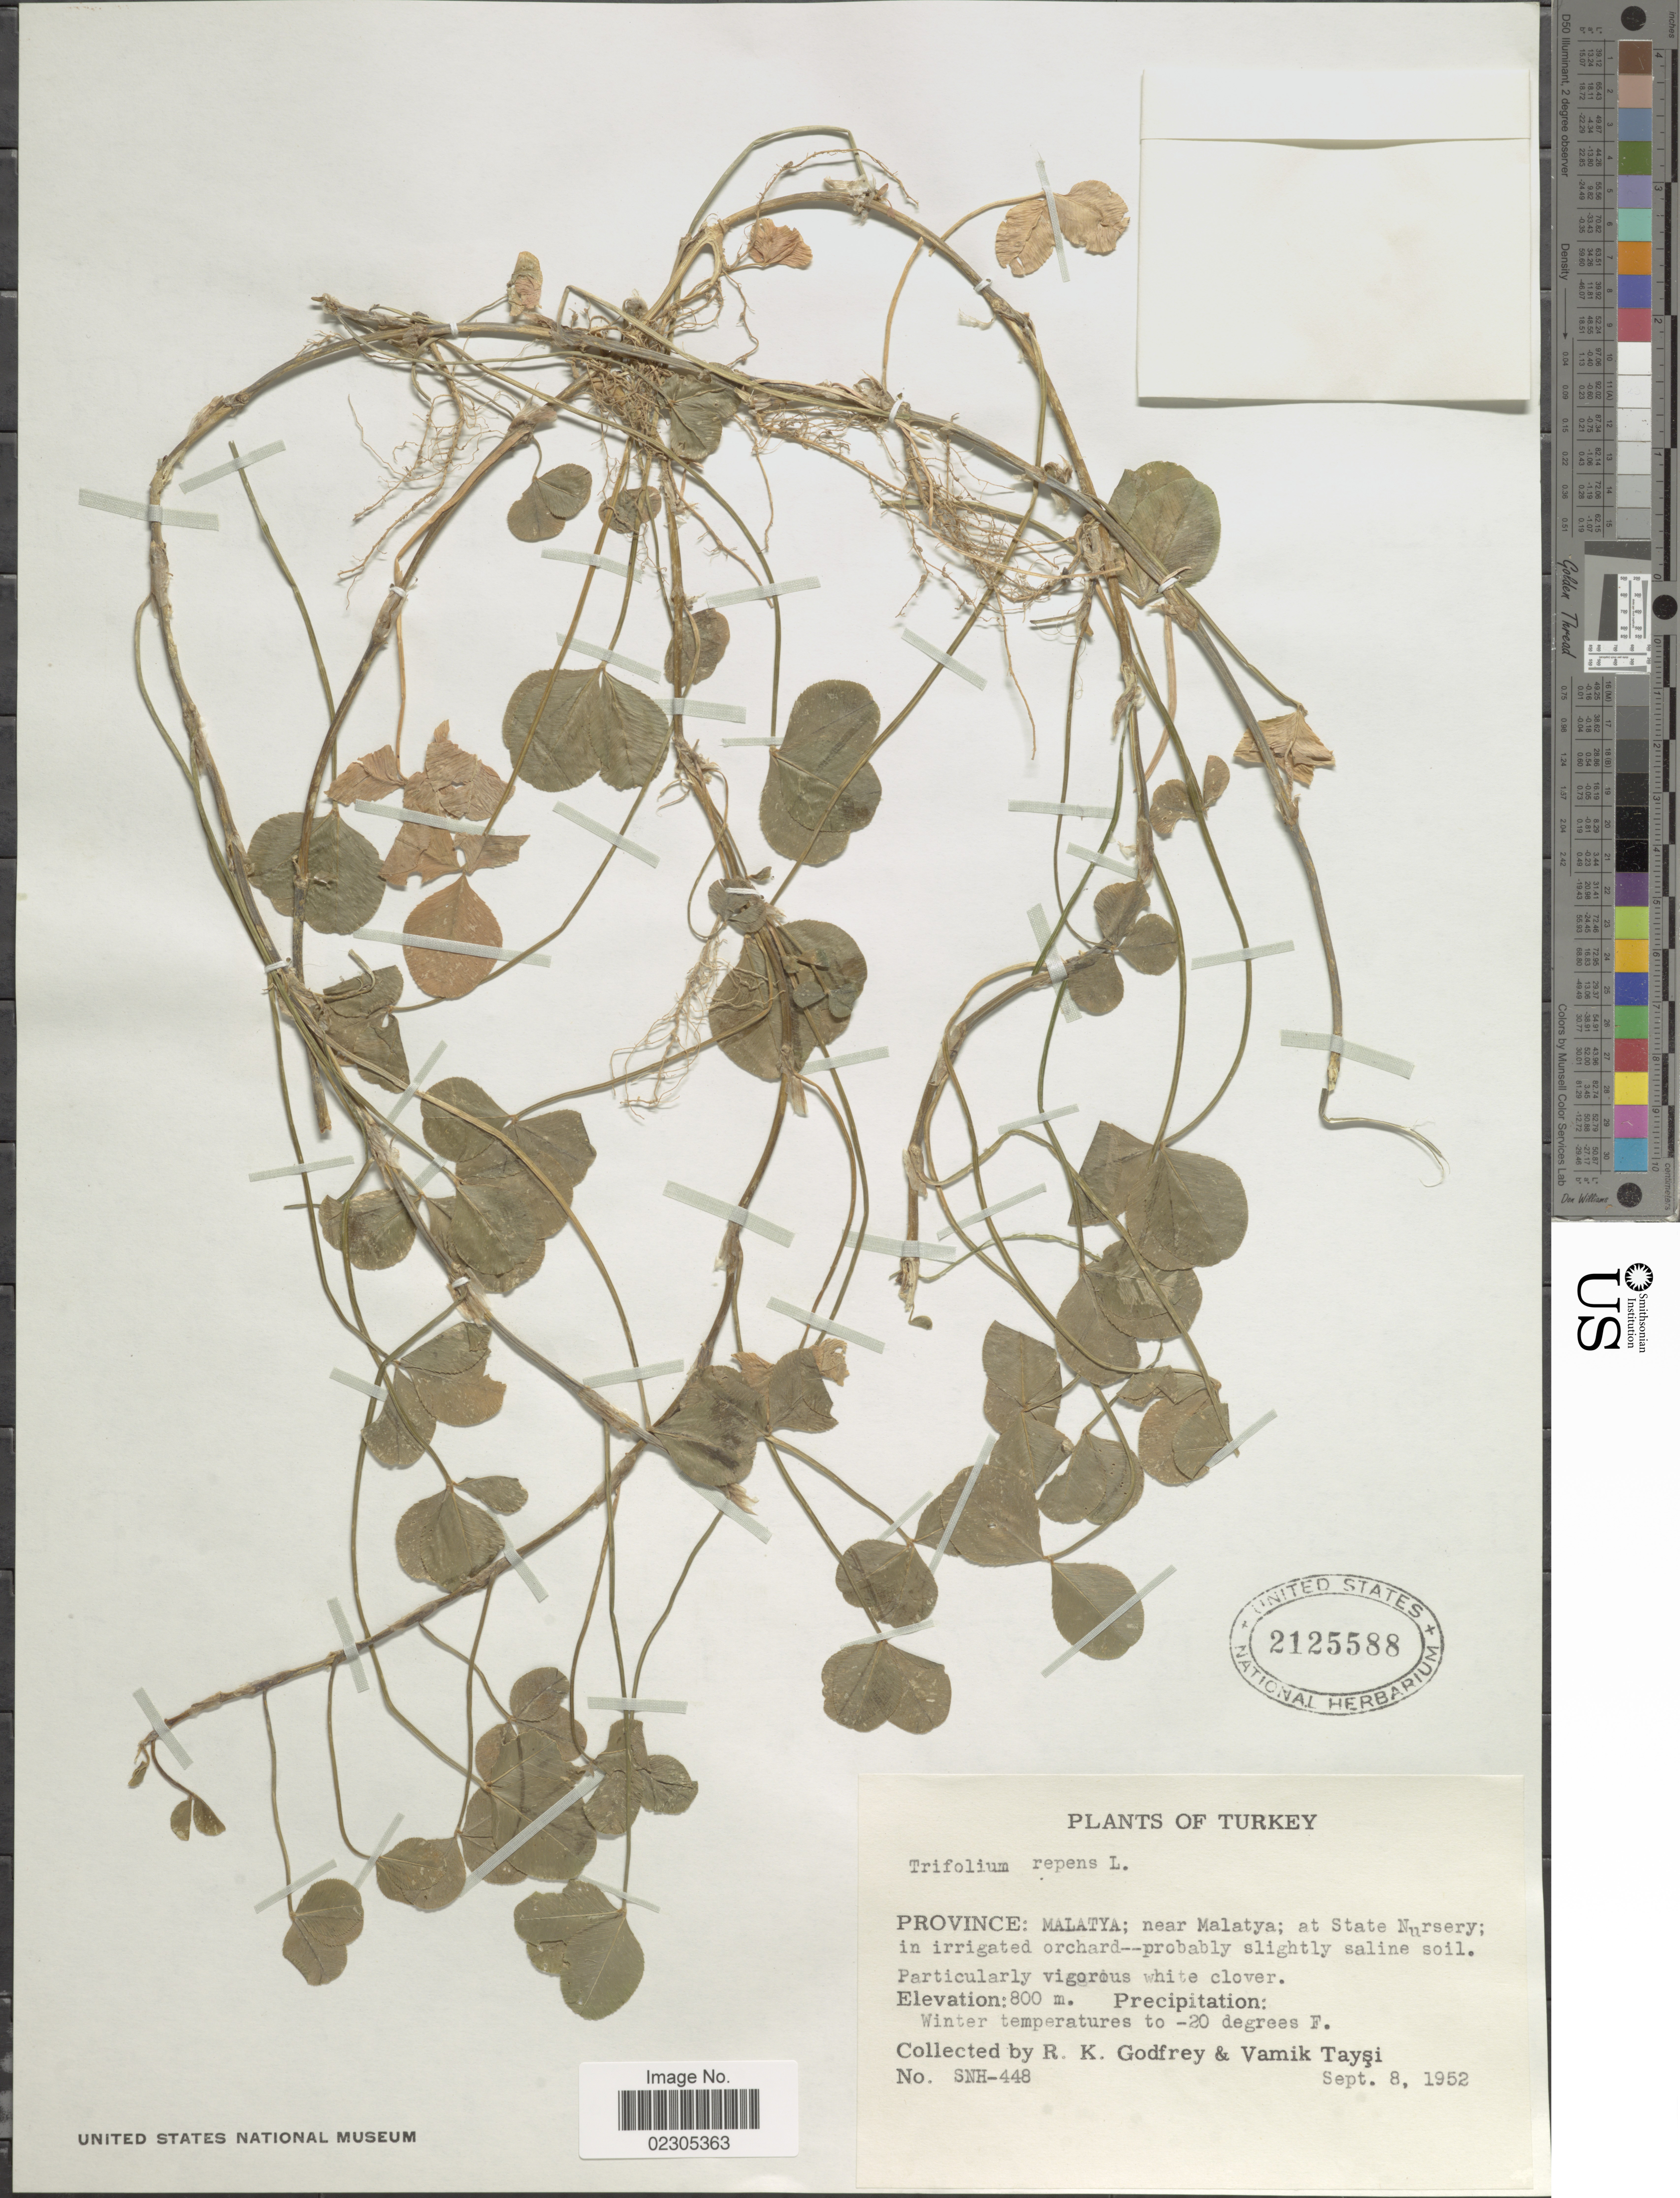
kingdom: Plantae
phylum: Tracheophyta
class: Magnoliopsida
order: Fabales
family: Fabaceae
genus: Trifolium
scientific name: Trifolium repens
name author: L.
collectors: R. K. Godfrey & V. Taysi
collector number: SNH448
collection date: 1952-09-09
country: Turkey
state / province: Malatya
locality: Near Malatya; near Malatya; at State Nursery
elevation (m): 800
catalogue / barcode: US 2125588